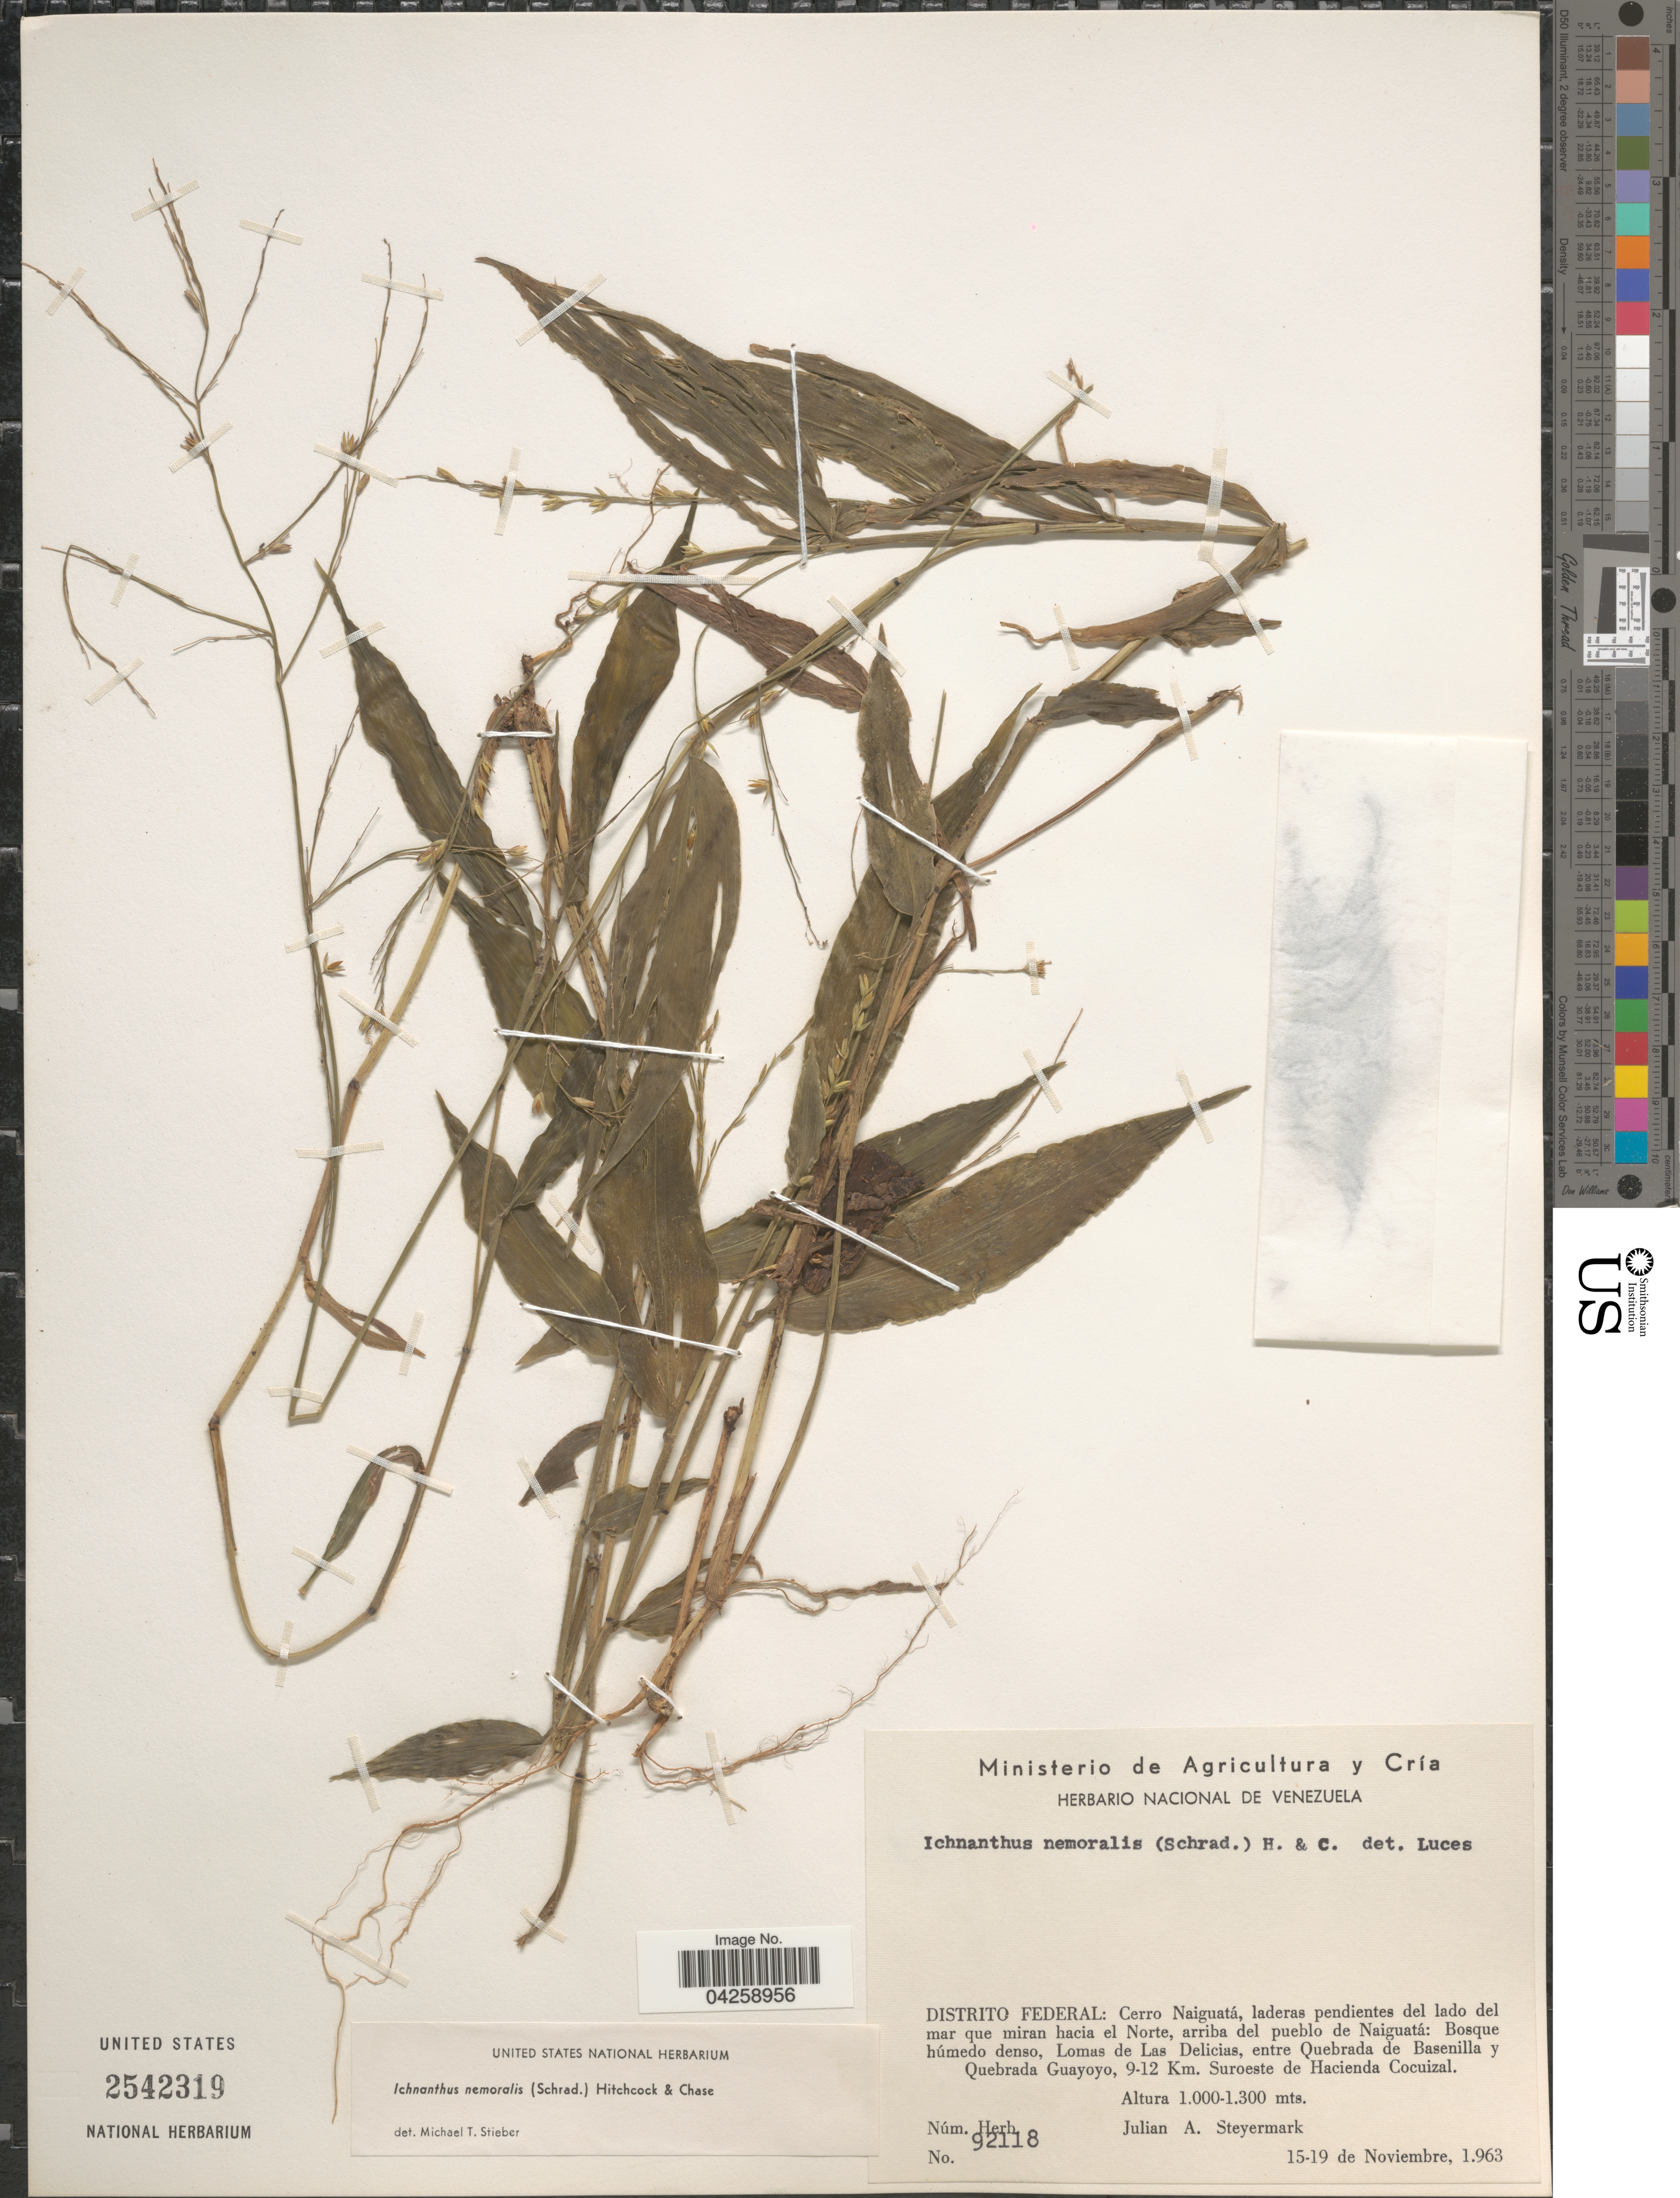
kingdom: Plantae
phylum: Tracheophyta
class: Liliopsida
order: Poales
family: Poaceae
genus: Ichnanthus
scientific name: Ichnanthus nemoralis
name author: (Schrad.) Hitchc. & Chase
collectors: J. Steyermark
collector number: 92118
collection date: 1963-11-15/1963-11-19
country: Venezuela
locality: Distrito Federal: Cerro Naiguatá, laderas pendientes del lado del mar que miran hacia el Norte, arriba del pueblo de Naiguatá: Bosque húmedo denso, Lomas de Las Delicias, entre Quebrada de Basenilla y Quebrada Guayoyo, 9-12 Km. Suroeste de Hacienda Cocuizal.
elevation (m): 1000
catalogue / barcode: US 2542319